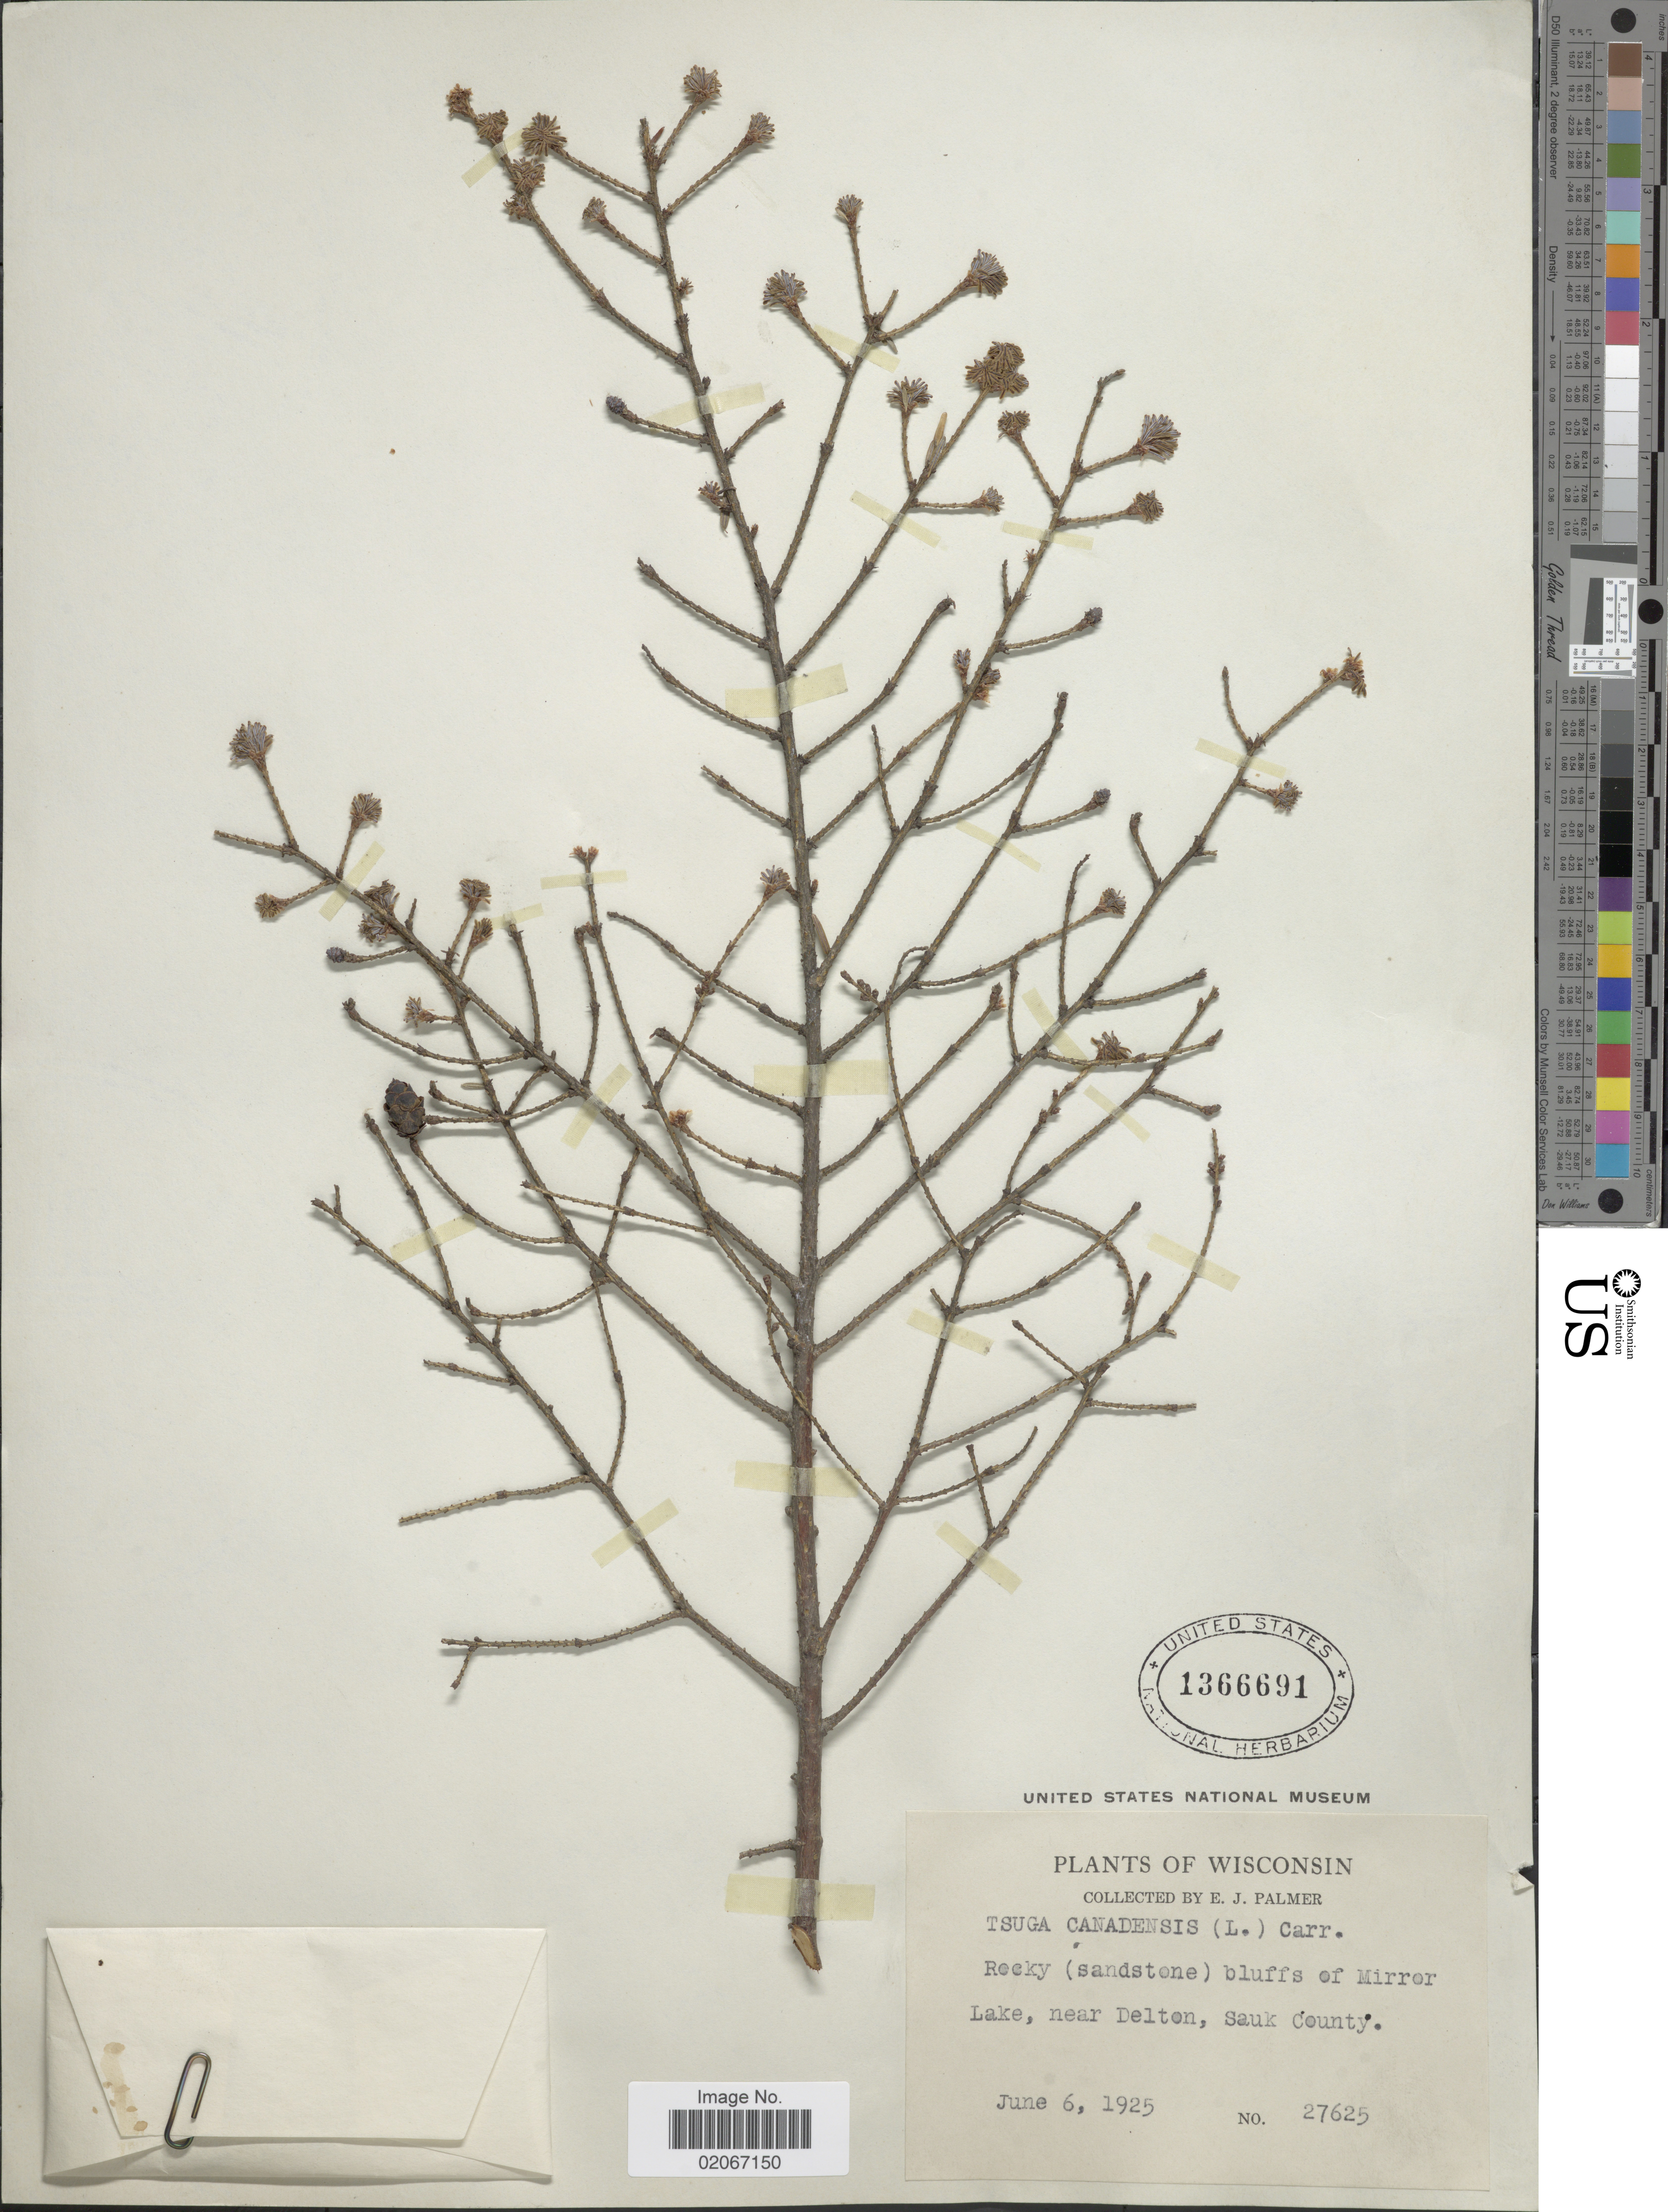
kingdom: Plantae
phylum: Tracheophyta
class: Pinopsida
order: Pinales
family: Pinaceae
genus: Tsuga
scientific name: Tsuga canadensis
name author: (L.) Carrière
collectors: E. J. Palmer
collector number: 27625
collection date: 1925-06-06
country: United States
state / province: Wisconsin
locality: Rocky ( sandstone) bluffs of Mirror Lake, near Delton, Sauk County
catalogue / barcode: US 1366691